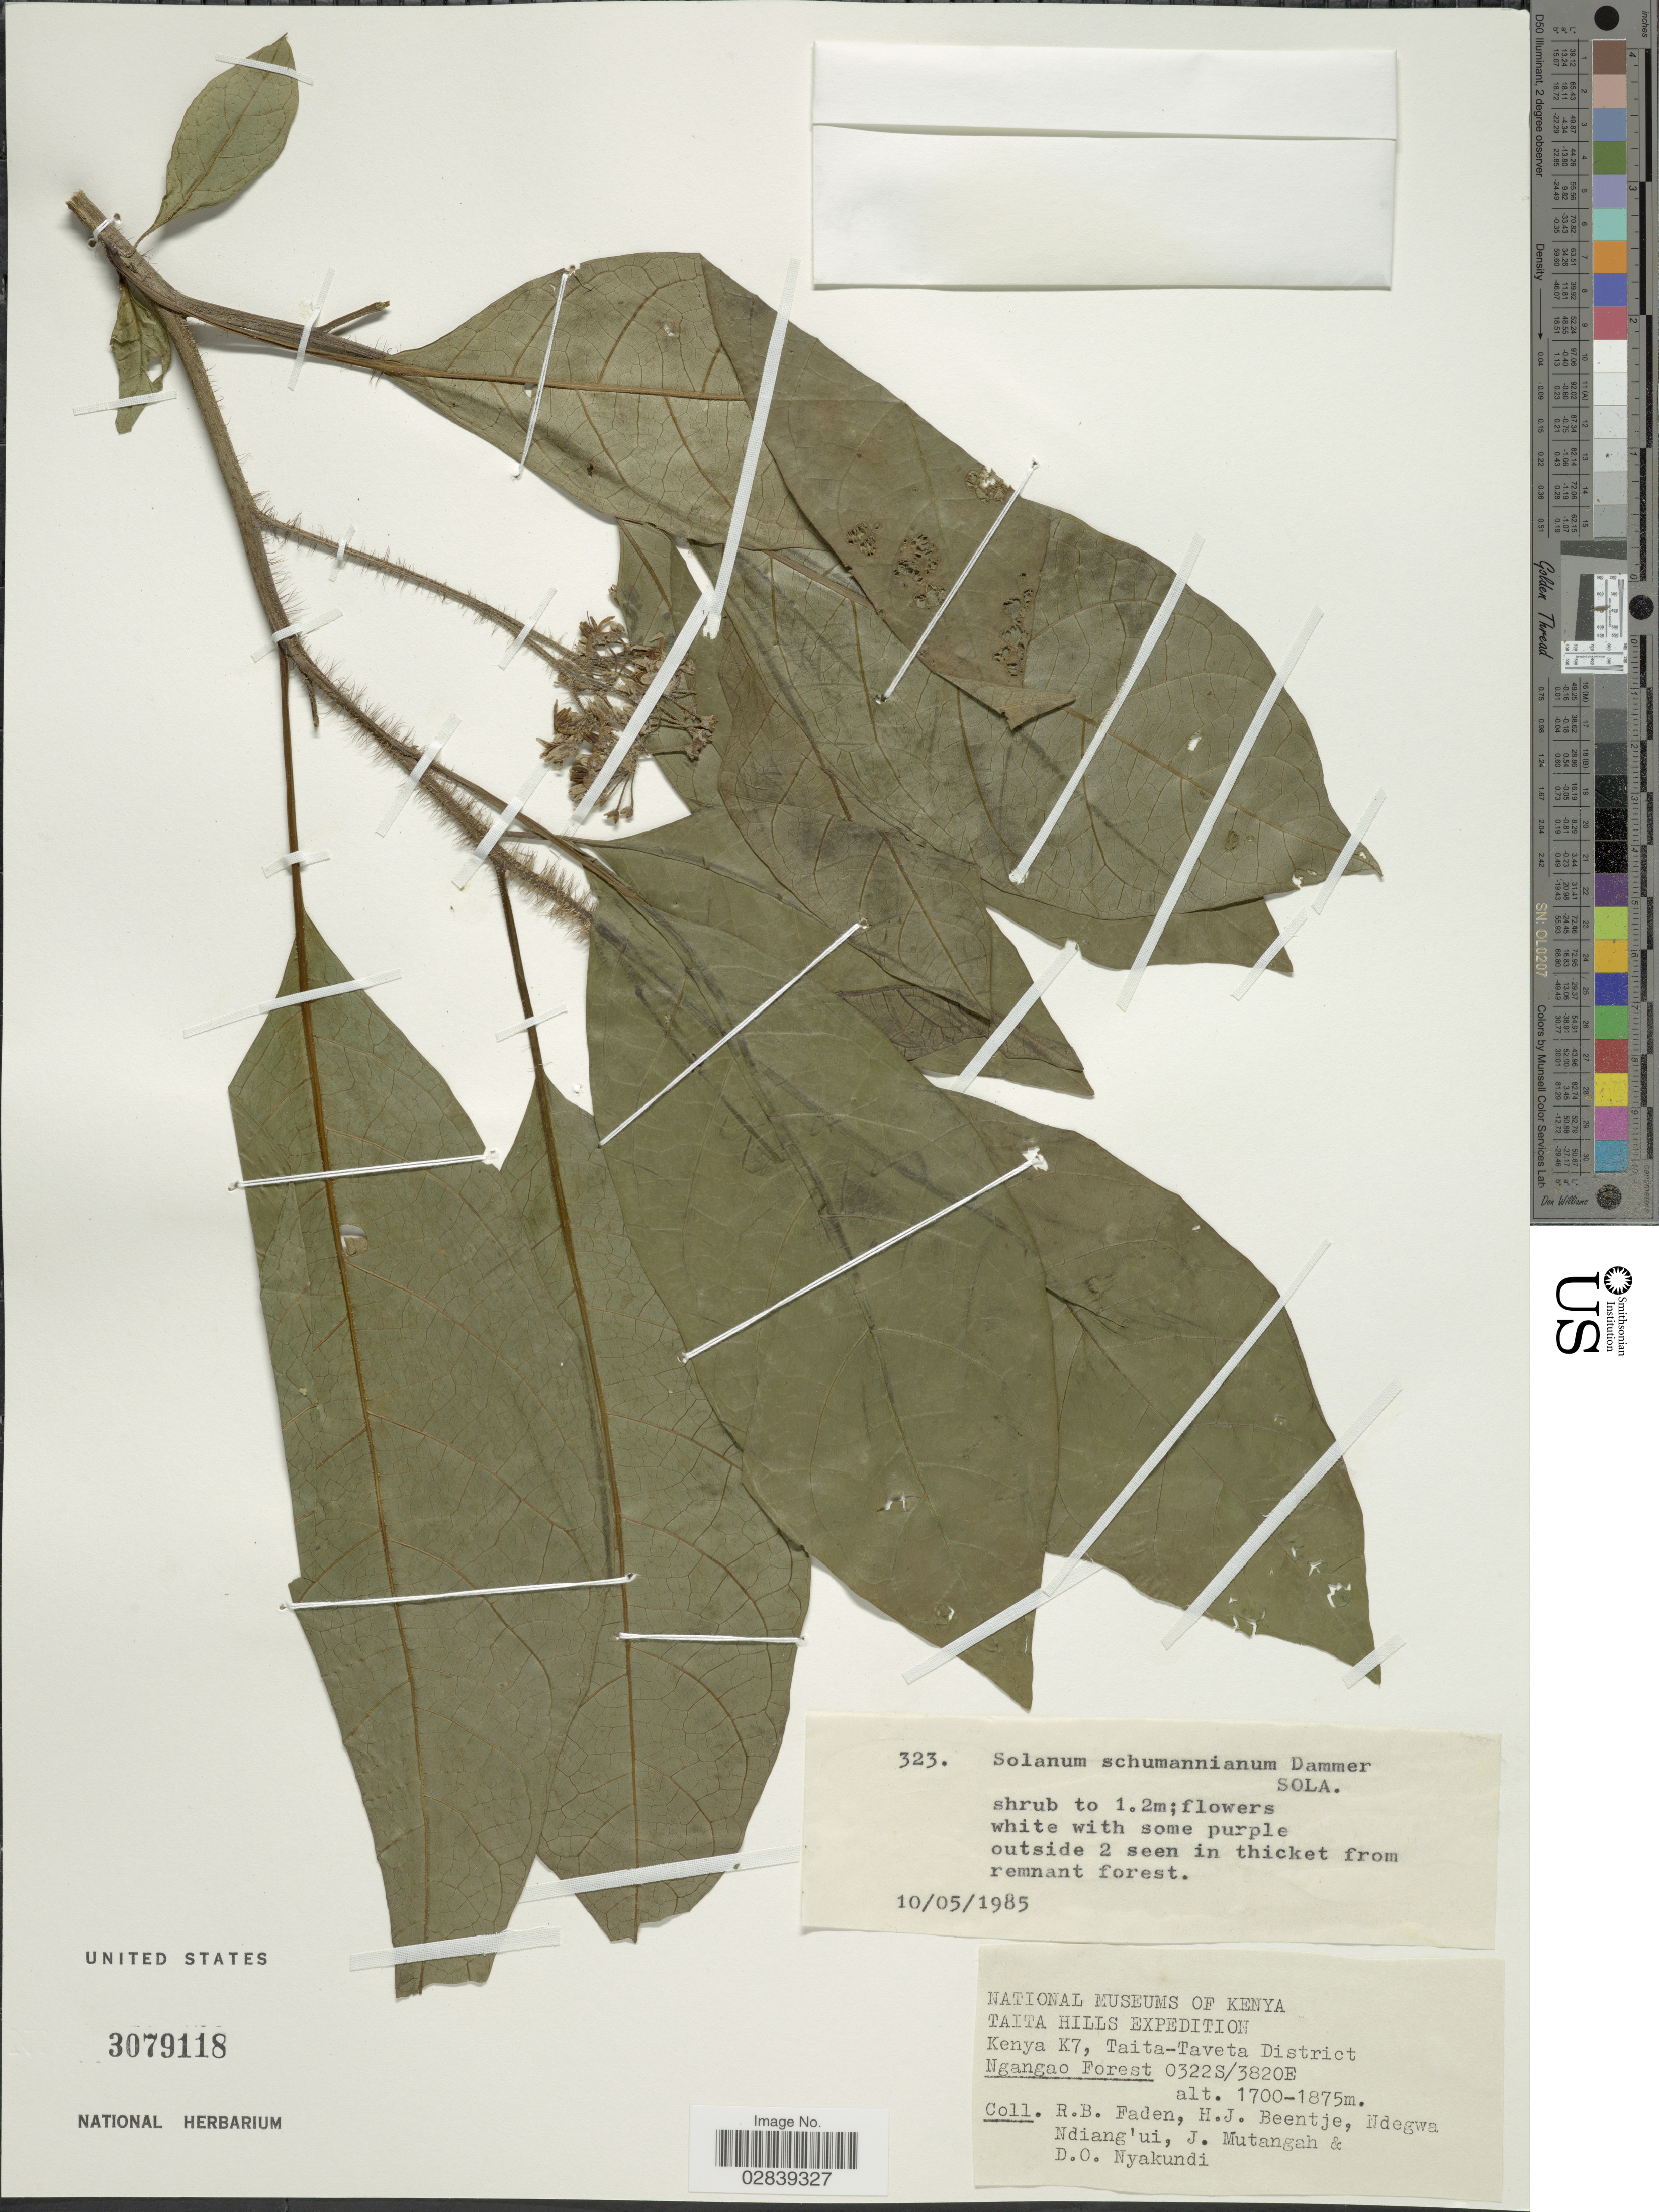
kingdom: Plantae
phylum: Tracheophyta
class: Magnoliopsida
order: Solanales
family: Solanaceae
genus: Solanum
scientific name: Solanum schumannianum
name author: Dammer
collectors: R. B. Faden, H. J. Beentje, Ndegwa Ndiang'ui, J. Mutangah & D. Nyakundi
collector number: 323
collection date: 1985-05-10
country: Kenya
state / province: Taita Taveta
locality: Taita Hills, K7, Taita-Taveta District, Ngangao Forest.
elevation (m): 1700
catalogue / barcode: US 3079118